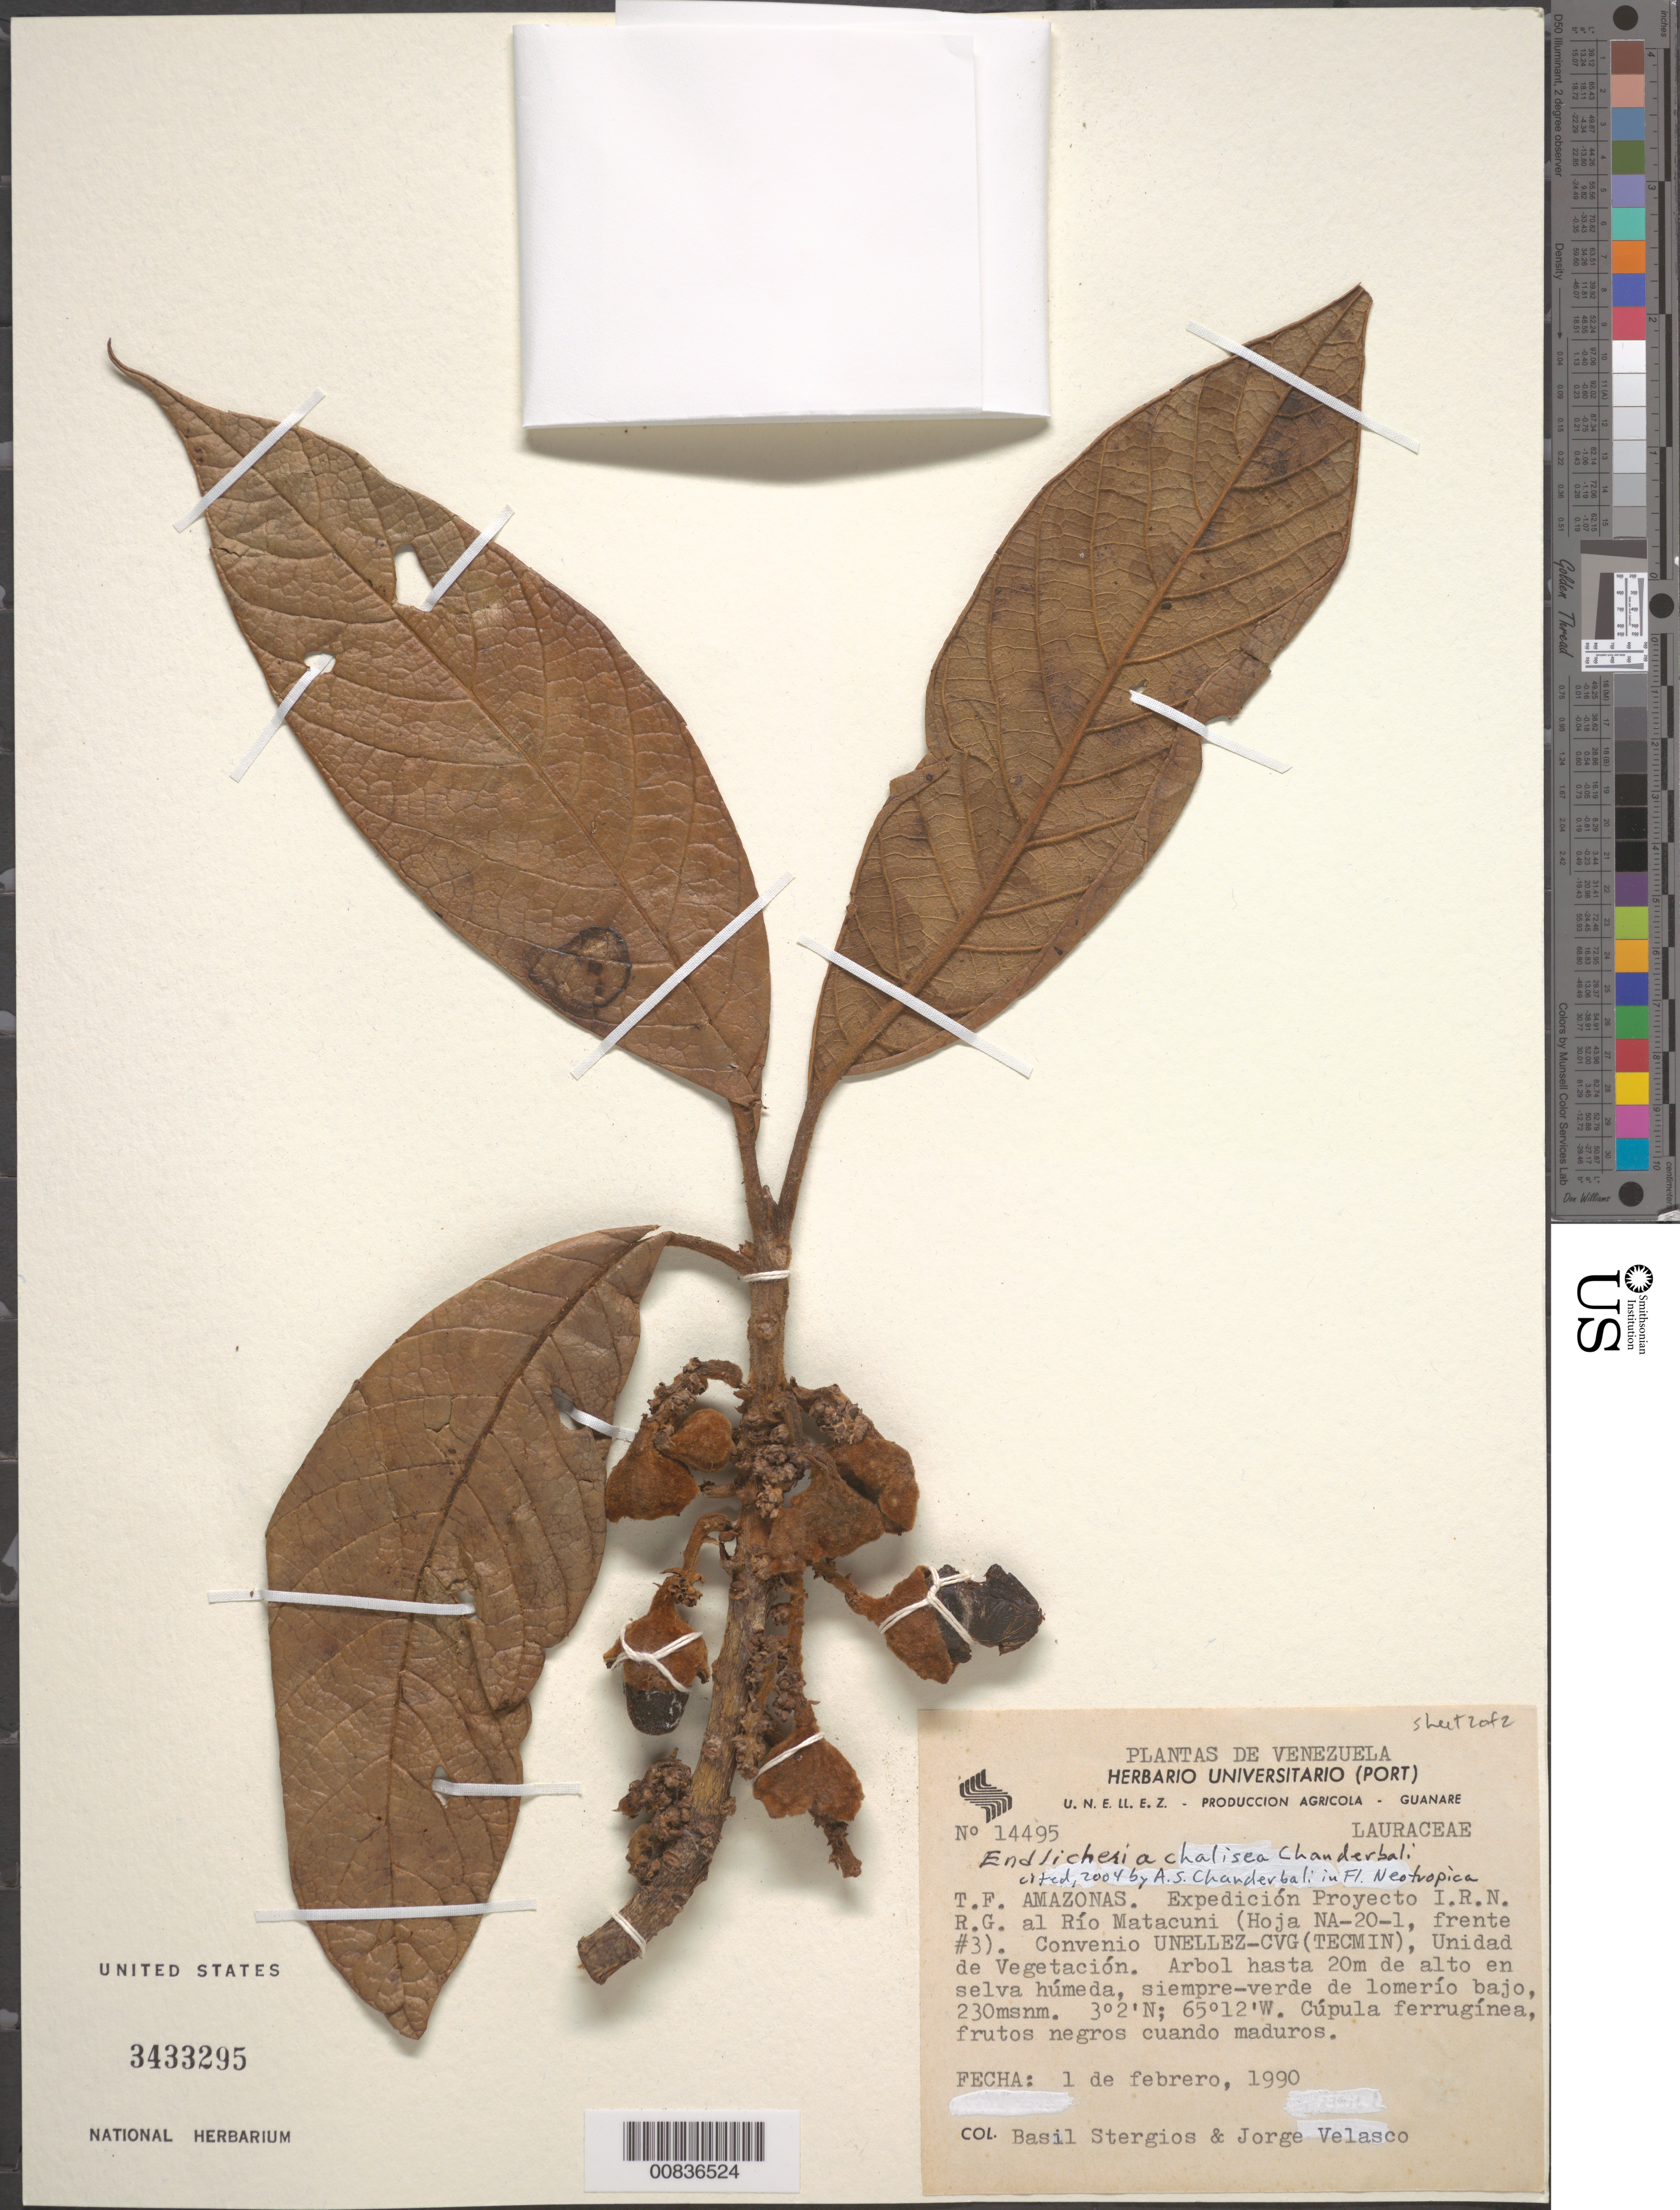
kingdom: Plantae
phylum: Tracheophyta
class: Magnoliopsida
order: Laurales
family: Lauraceae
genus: Endlicheria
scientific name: Endlicheria chalisea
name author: Chanderb.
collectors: B. G. Stergios & J. Velasco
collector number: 14495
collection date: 1990-02-01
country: Venezuela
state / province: Amazonas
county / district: Alto Orinoco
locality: Río Metacuni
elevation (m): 230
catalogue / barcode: US 3433295